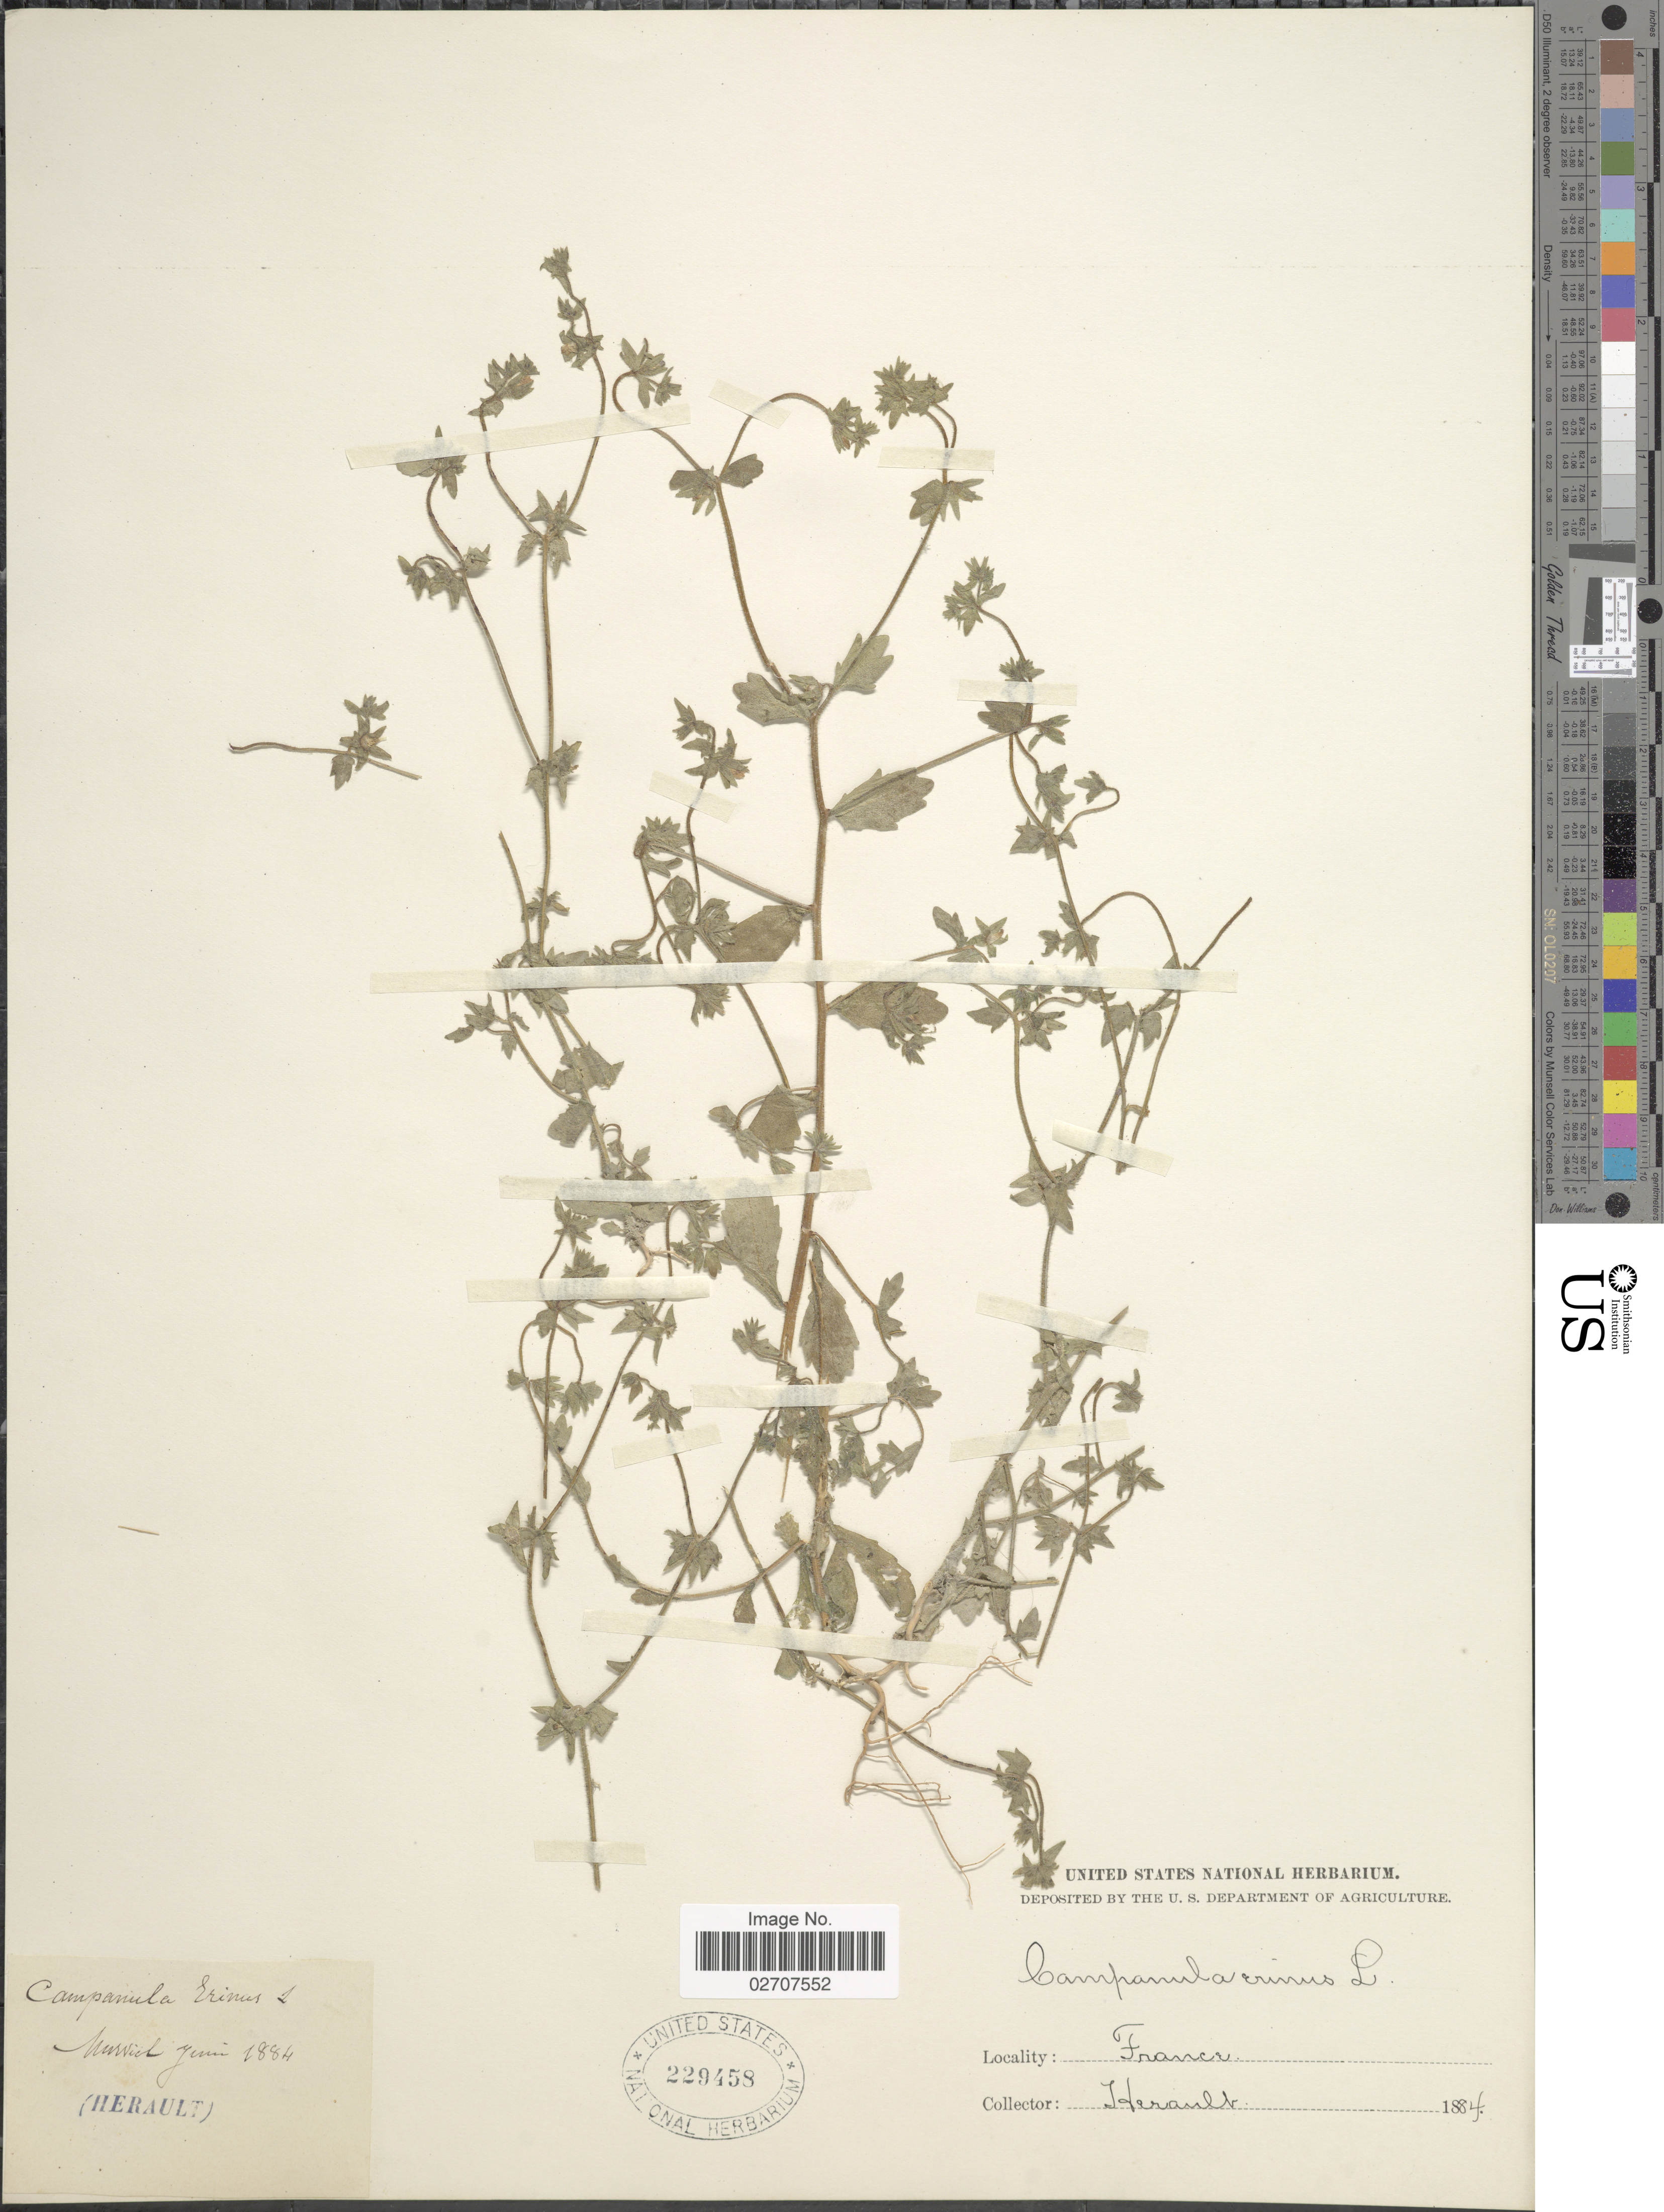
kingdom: Plantae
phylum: Tracheophyta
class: Magnoliopsida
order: Asterales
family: Campanulaceae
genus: Campanula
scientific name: Campanula erinus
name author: L.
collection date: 1884-06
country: France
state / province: Occitanie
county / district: Hérault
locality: Murviel (Herault)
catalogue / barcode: US 229458